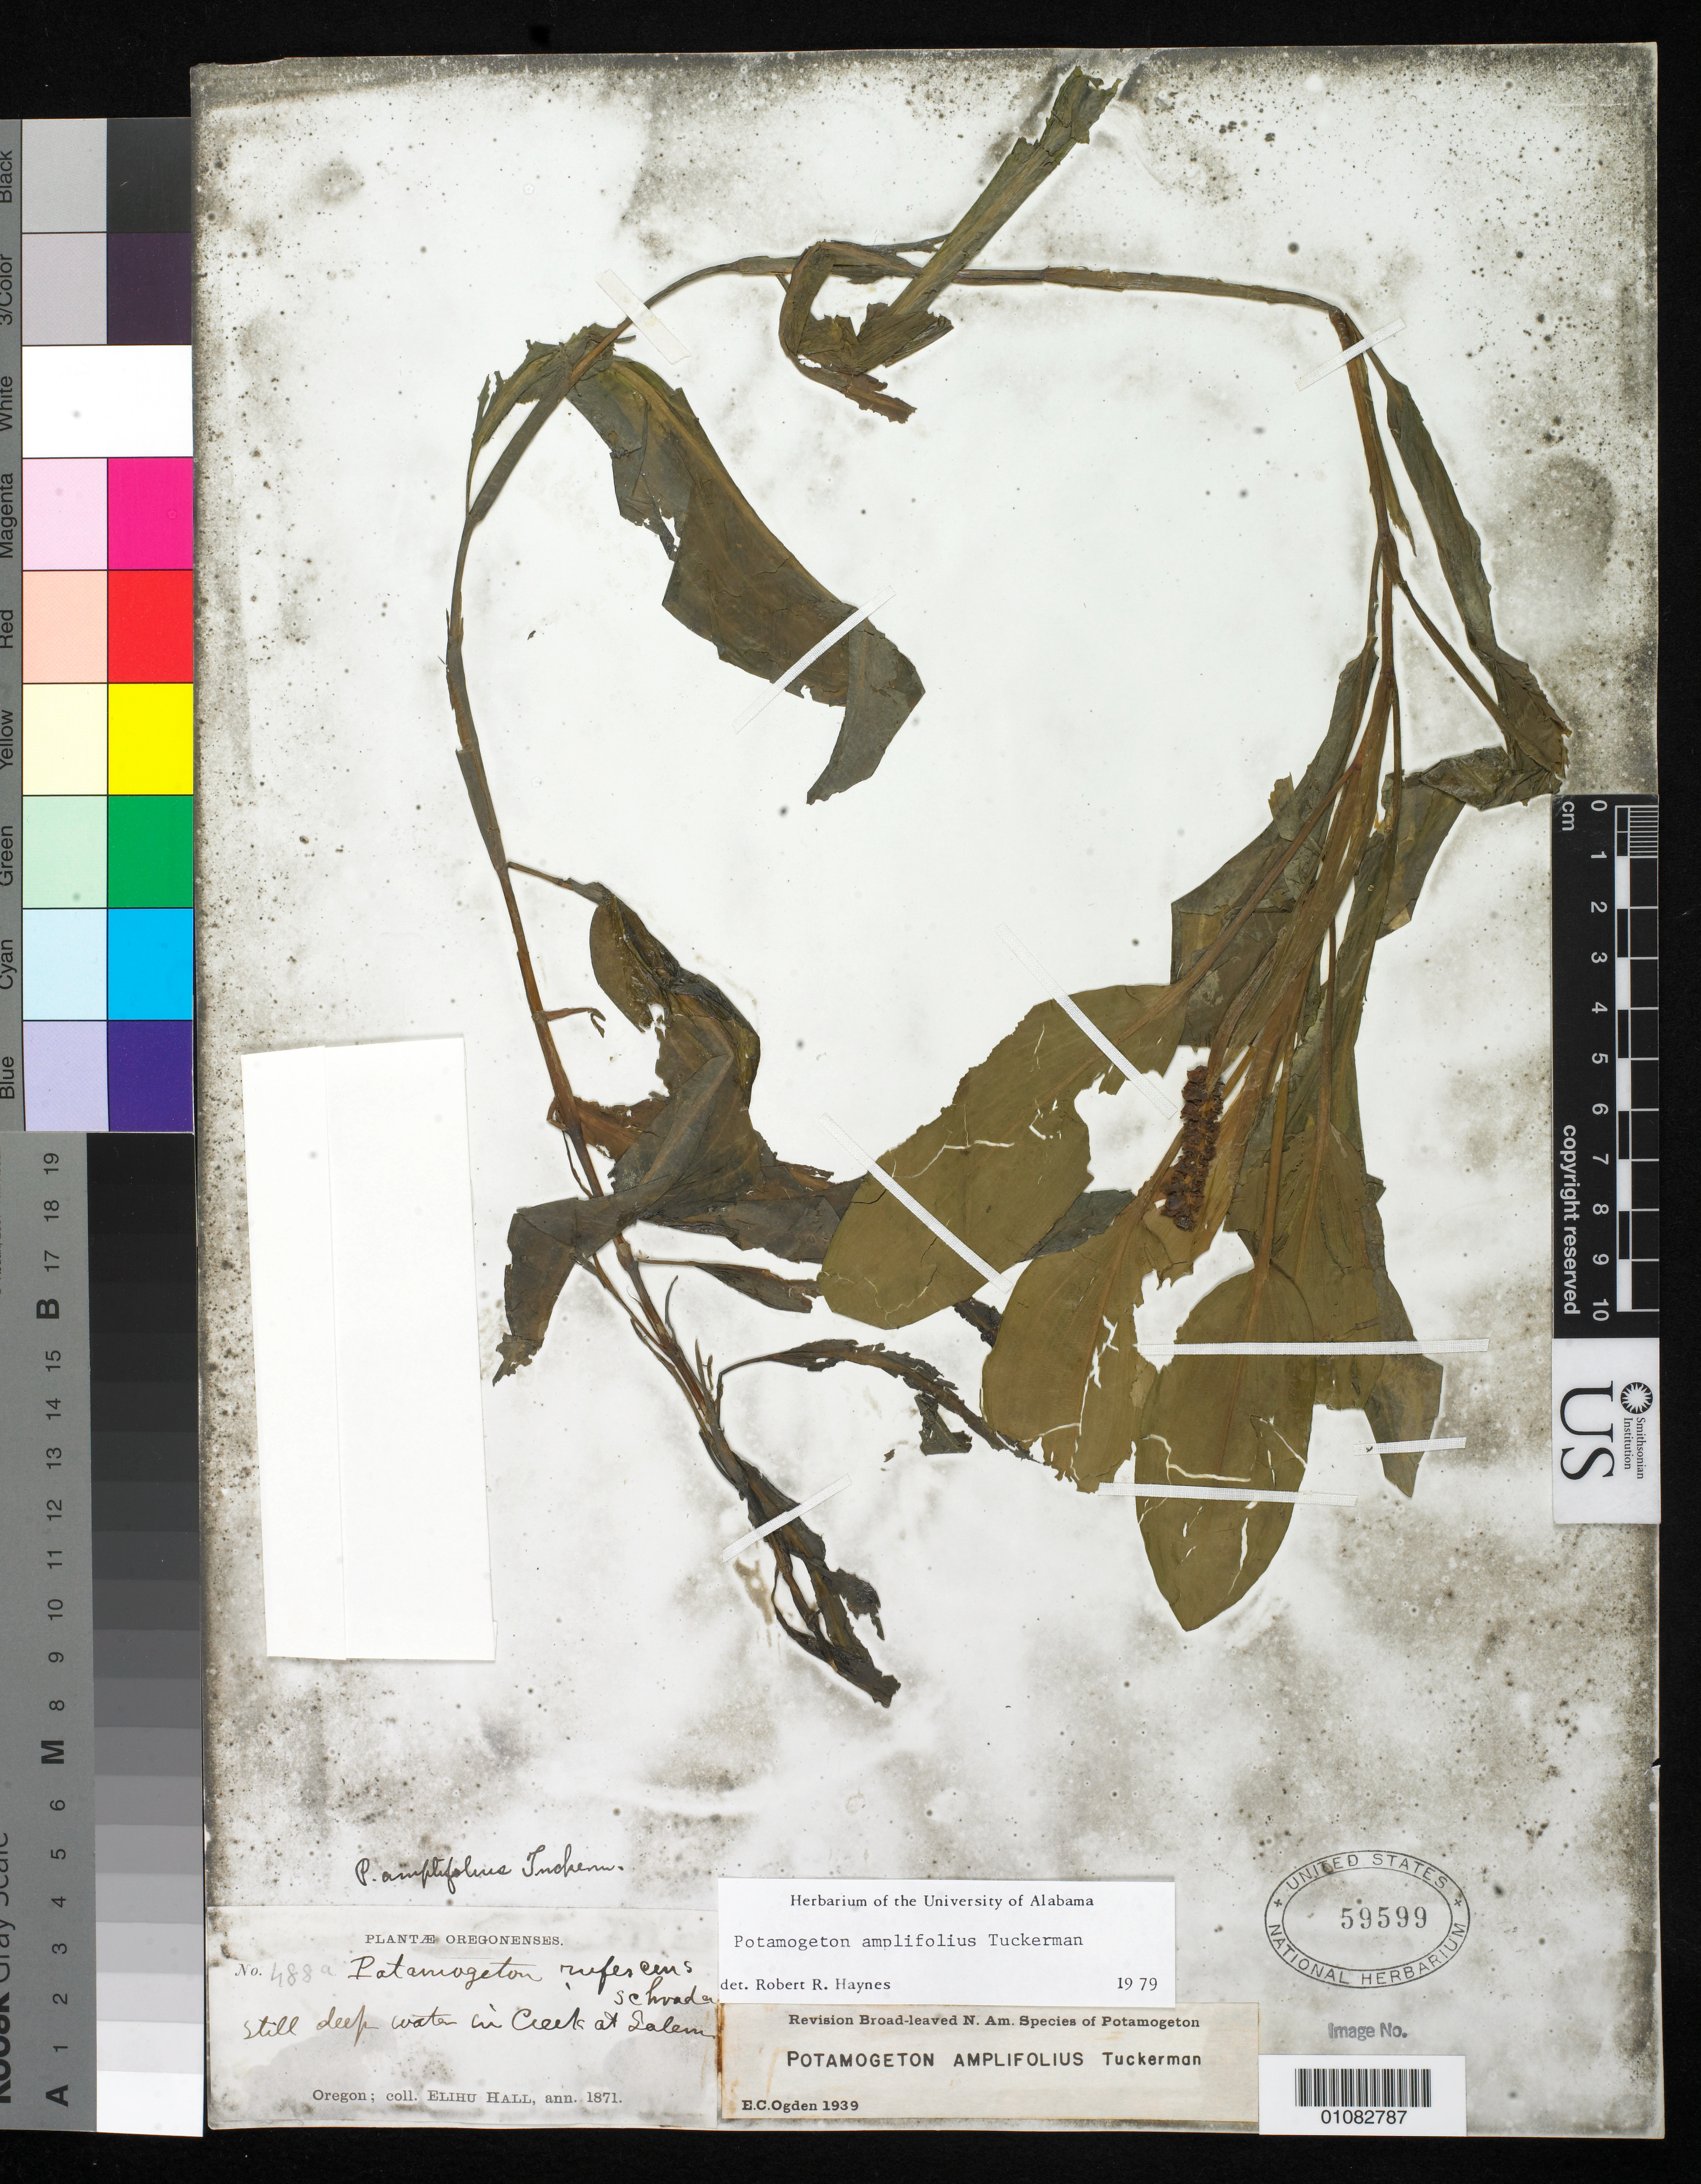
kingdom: Plantae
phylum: Tracheophyta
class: Liliopsida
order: Alismatales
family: Potamogetonaceae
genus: Potamogeton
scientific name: Potamogeton amplifolius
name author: Tuckerm.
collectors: E. Hall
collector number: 488a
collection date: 1871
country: United States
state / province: Oregon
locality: Salem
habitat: Still deep water in creek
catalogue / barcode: US 59599